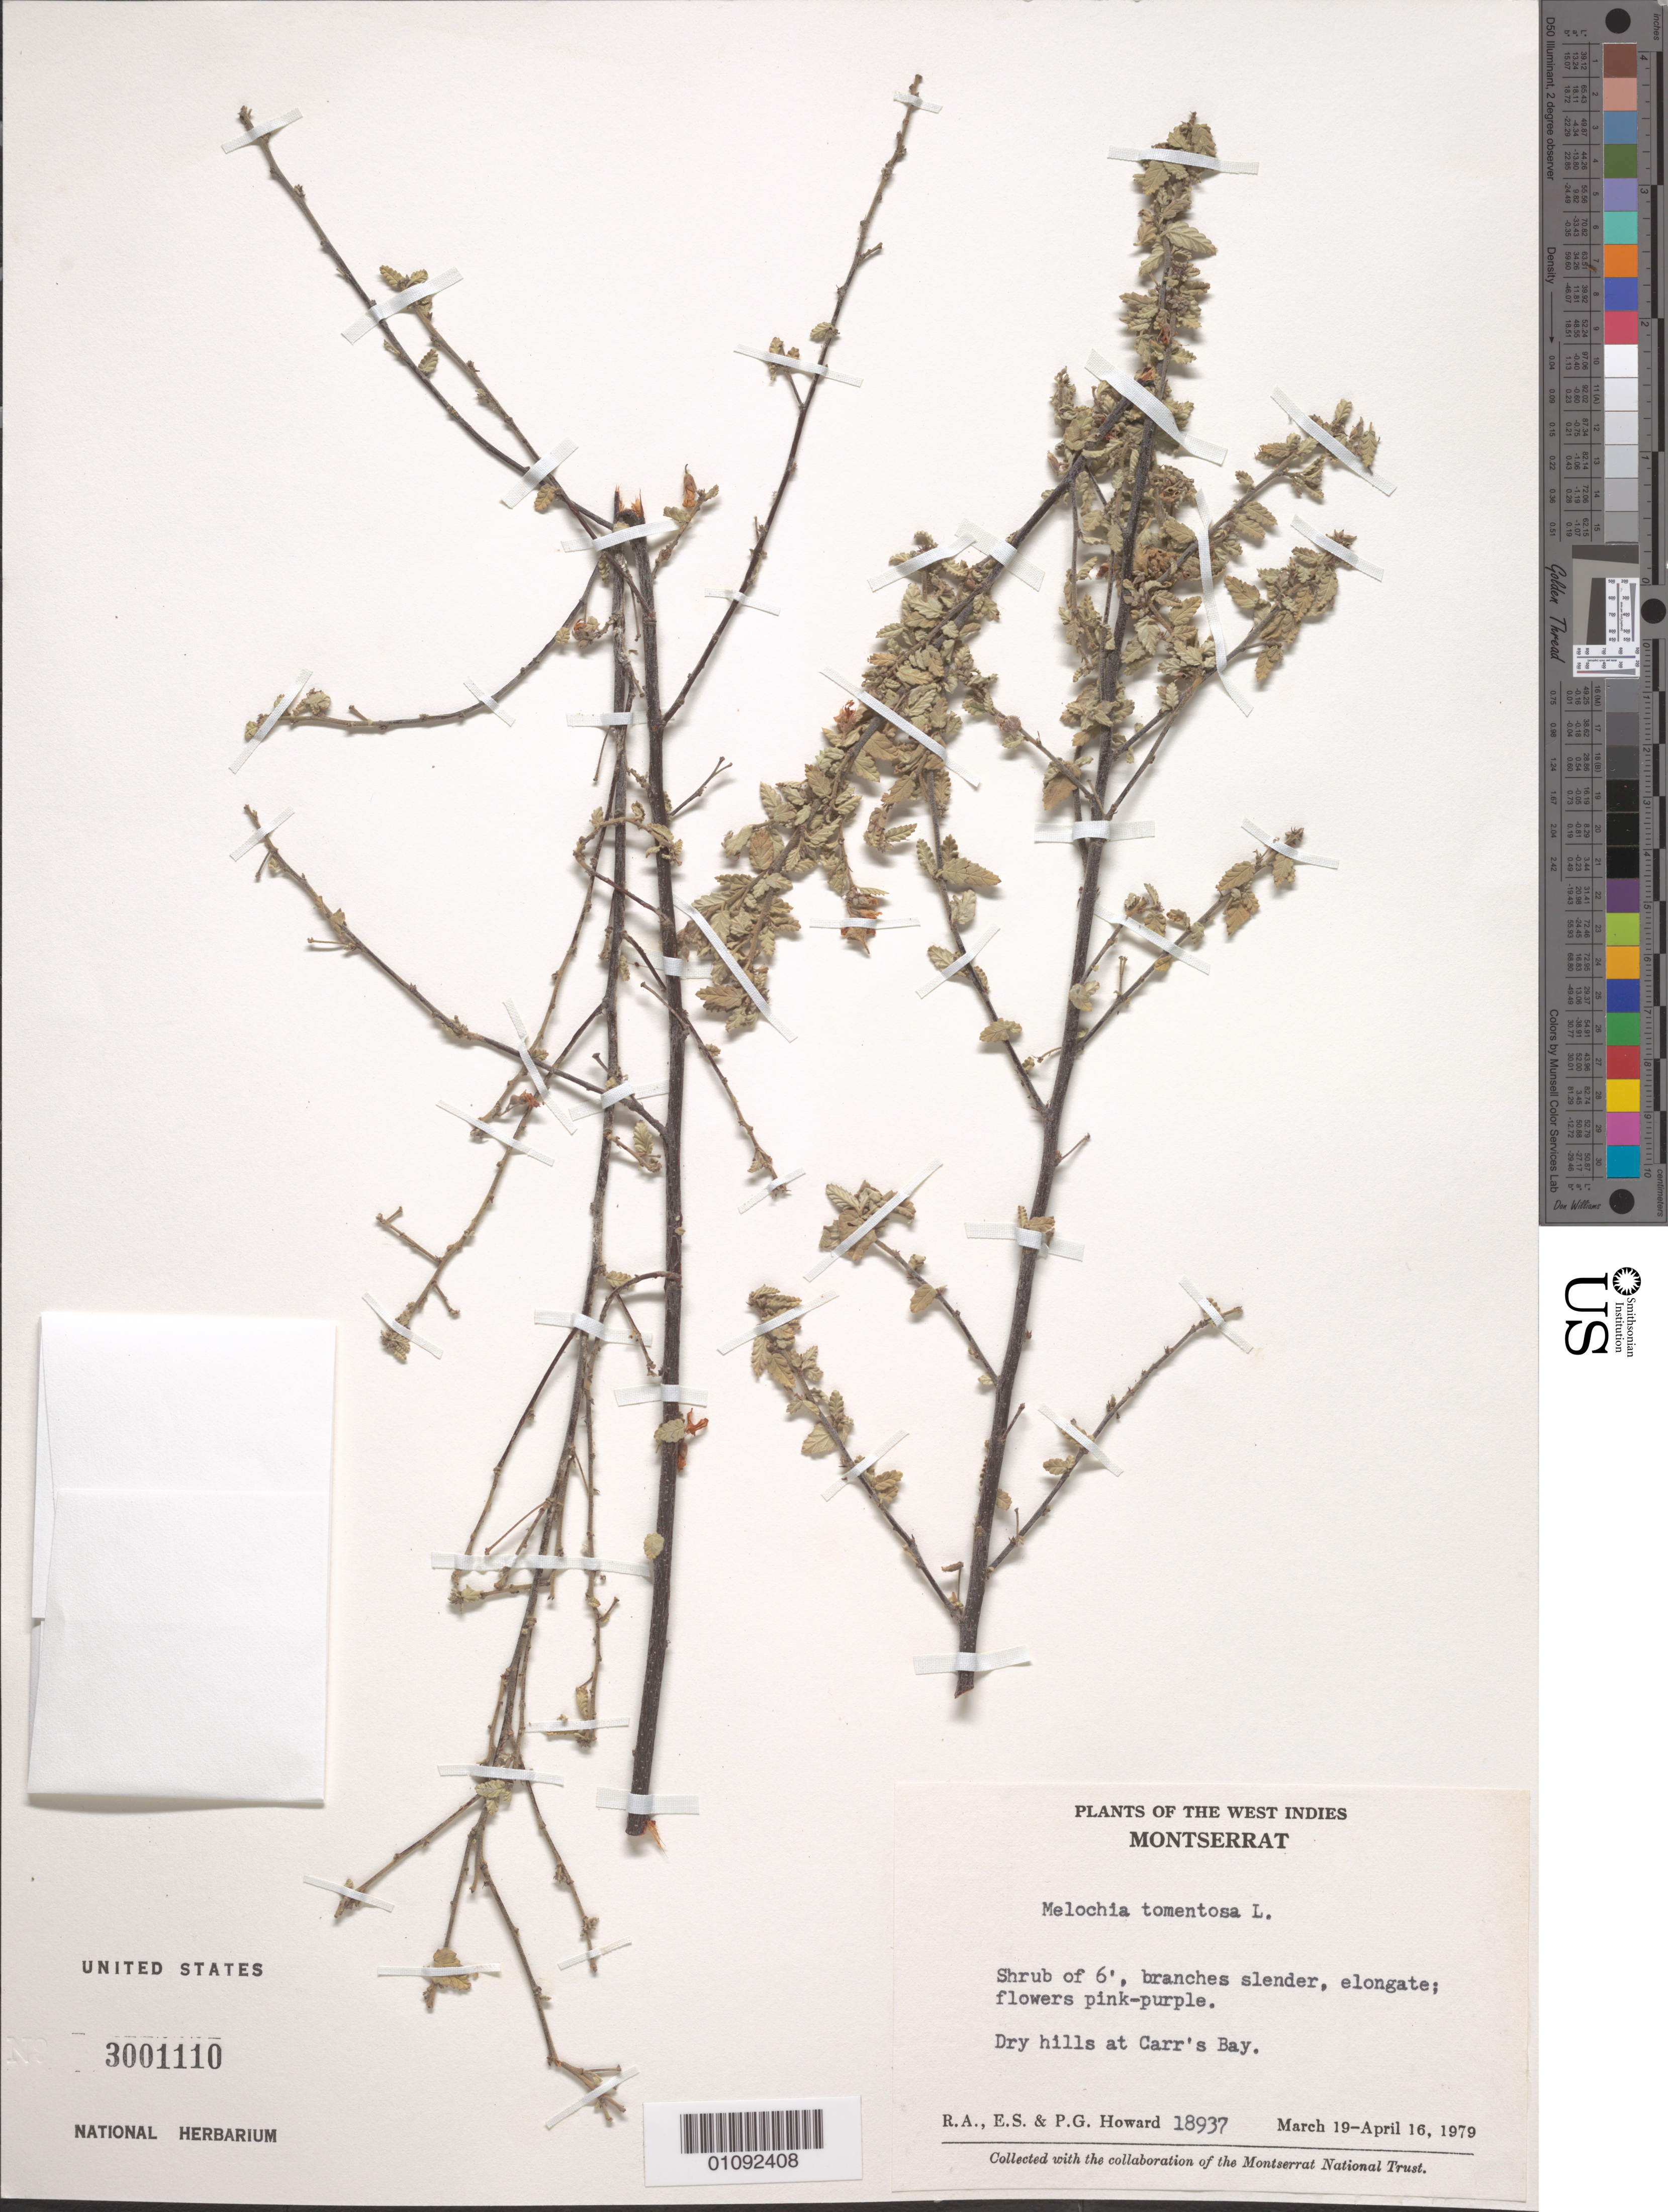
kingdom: Plantae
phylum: Tracheophyta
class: Magnoliopsida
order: Malvales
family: Malvaceae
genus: Melochia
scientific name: Melochia tomentosa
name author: L.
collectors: R. A. Howard, E. S. Howard & P. Howard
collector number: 18937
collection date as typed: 19 Mar 1979 to 16 Apr 1979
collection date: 1979-03-19/1979-04-16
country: Montserrat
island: Montserrat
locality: Carr's Bay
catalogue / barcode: US 3001110